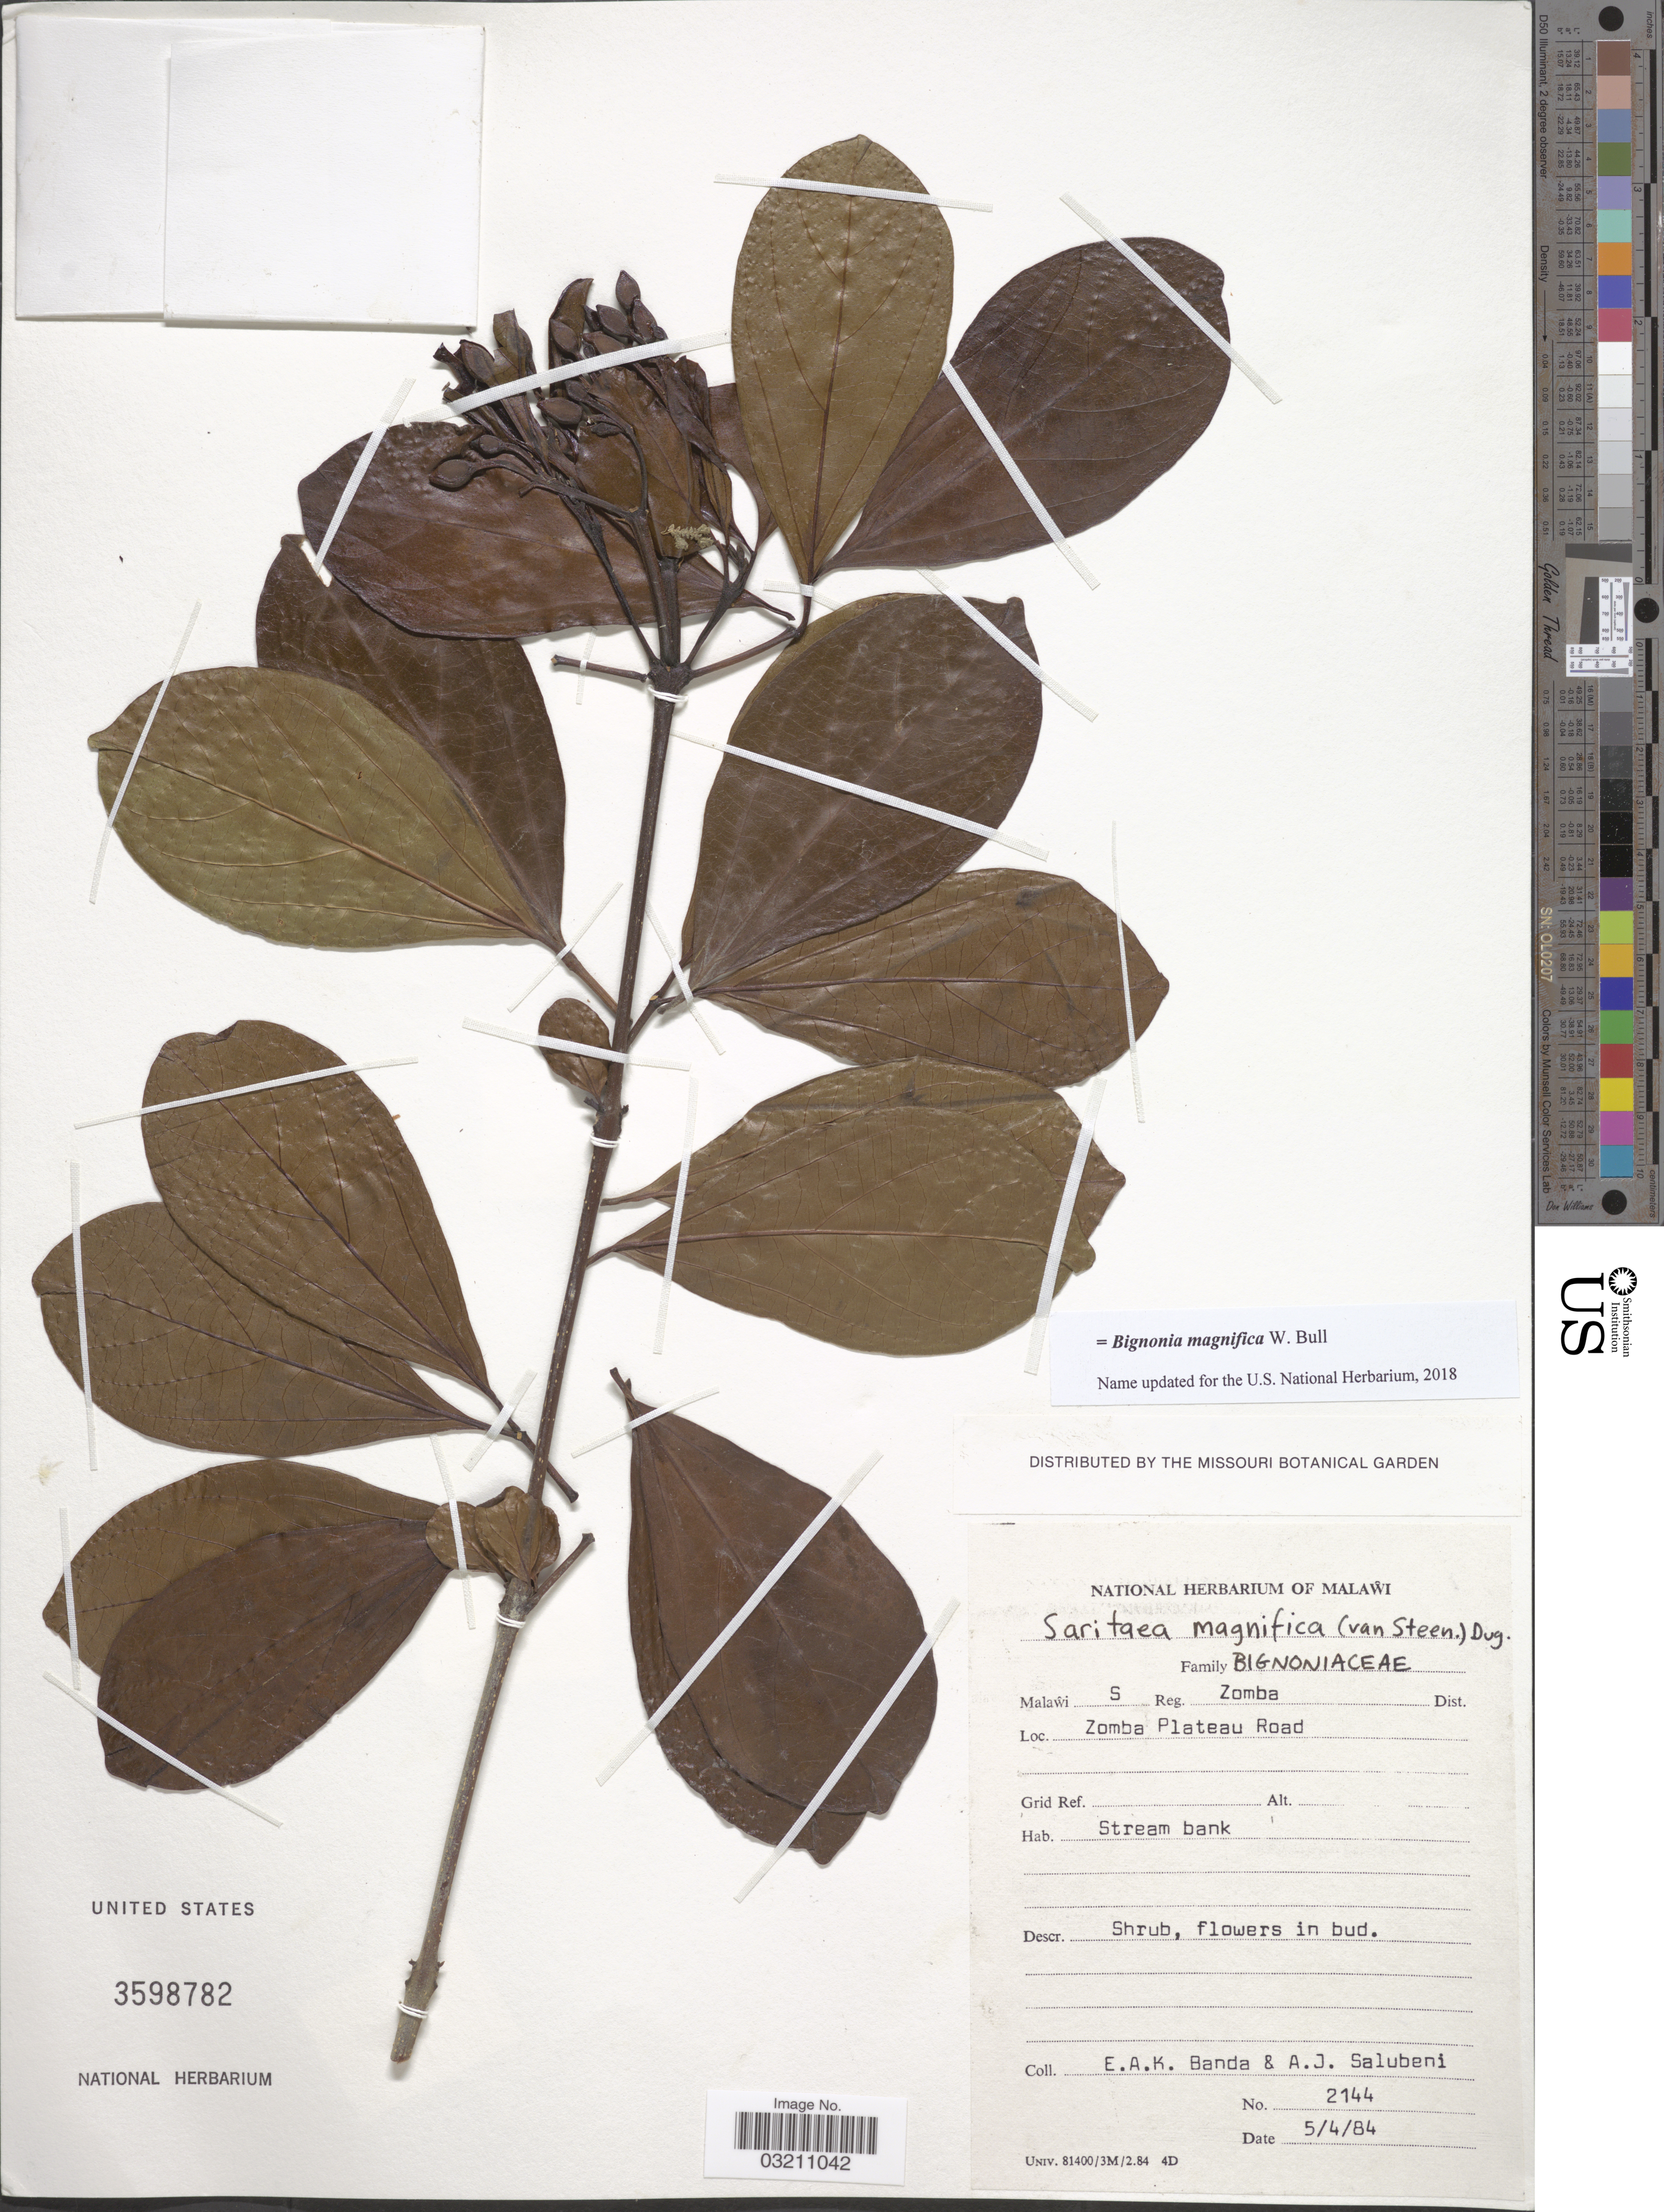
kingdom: Plantae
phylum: Tracheophyta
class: Magnoliopsida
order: Lamiales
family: Bignoniaceae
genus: Bignonia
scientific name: Bignonia magnifica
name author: W. Bull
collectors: E. Banda & A. J. Salubeni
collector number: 2144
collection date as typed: Transcribed d/m/y: 5/4/84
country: Malawi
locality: Malaŵi S Reg. Zomba. Zomba Plateau Road.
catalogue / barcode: US 3598782